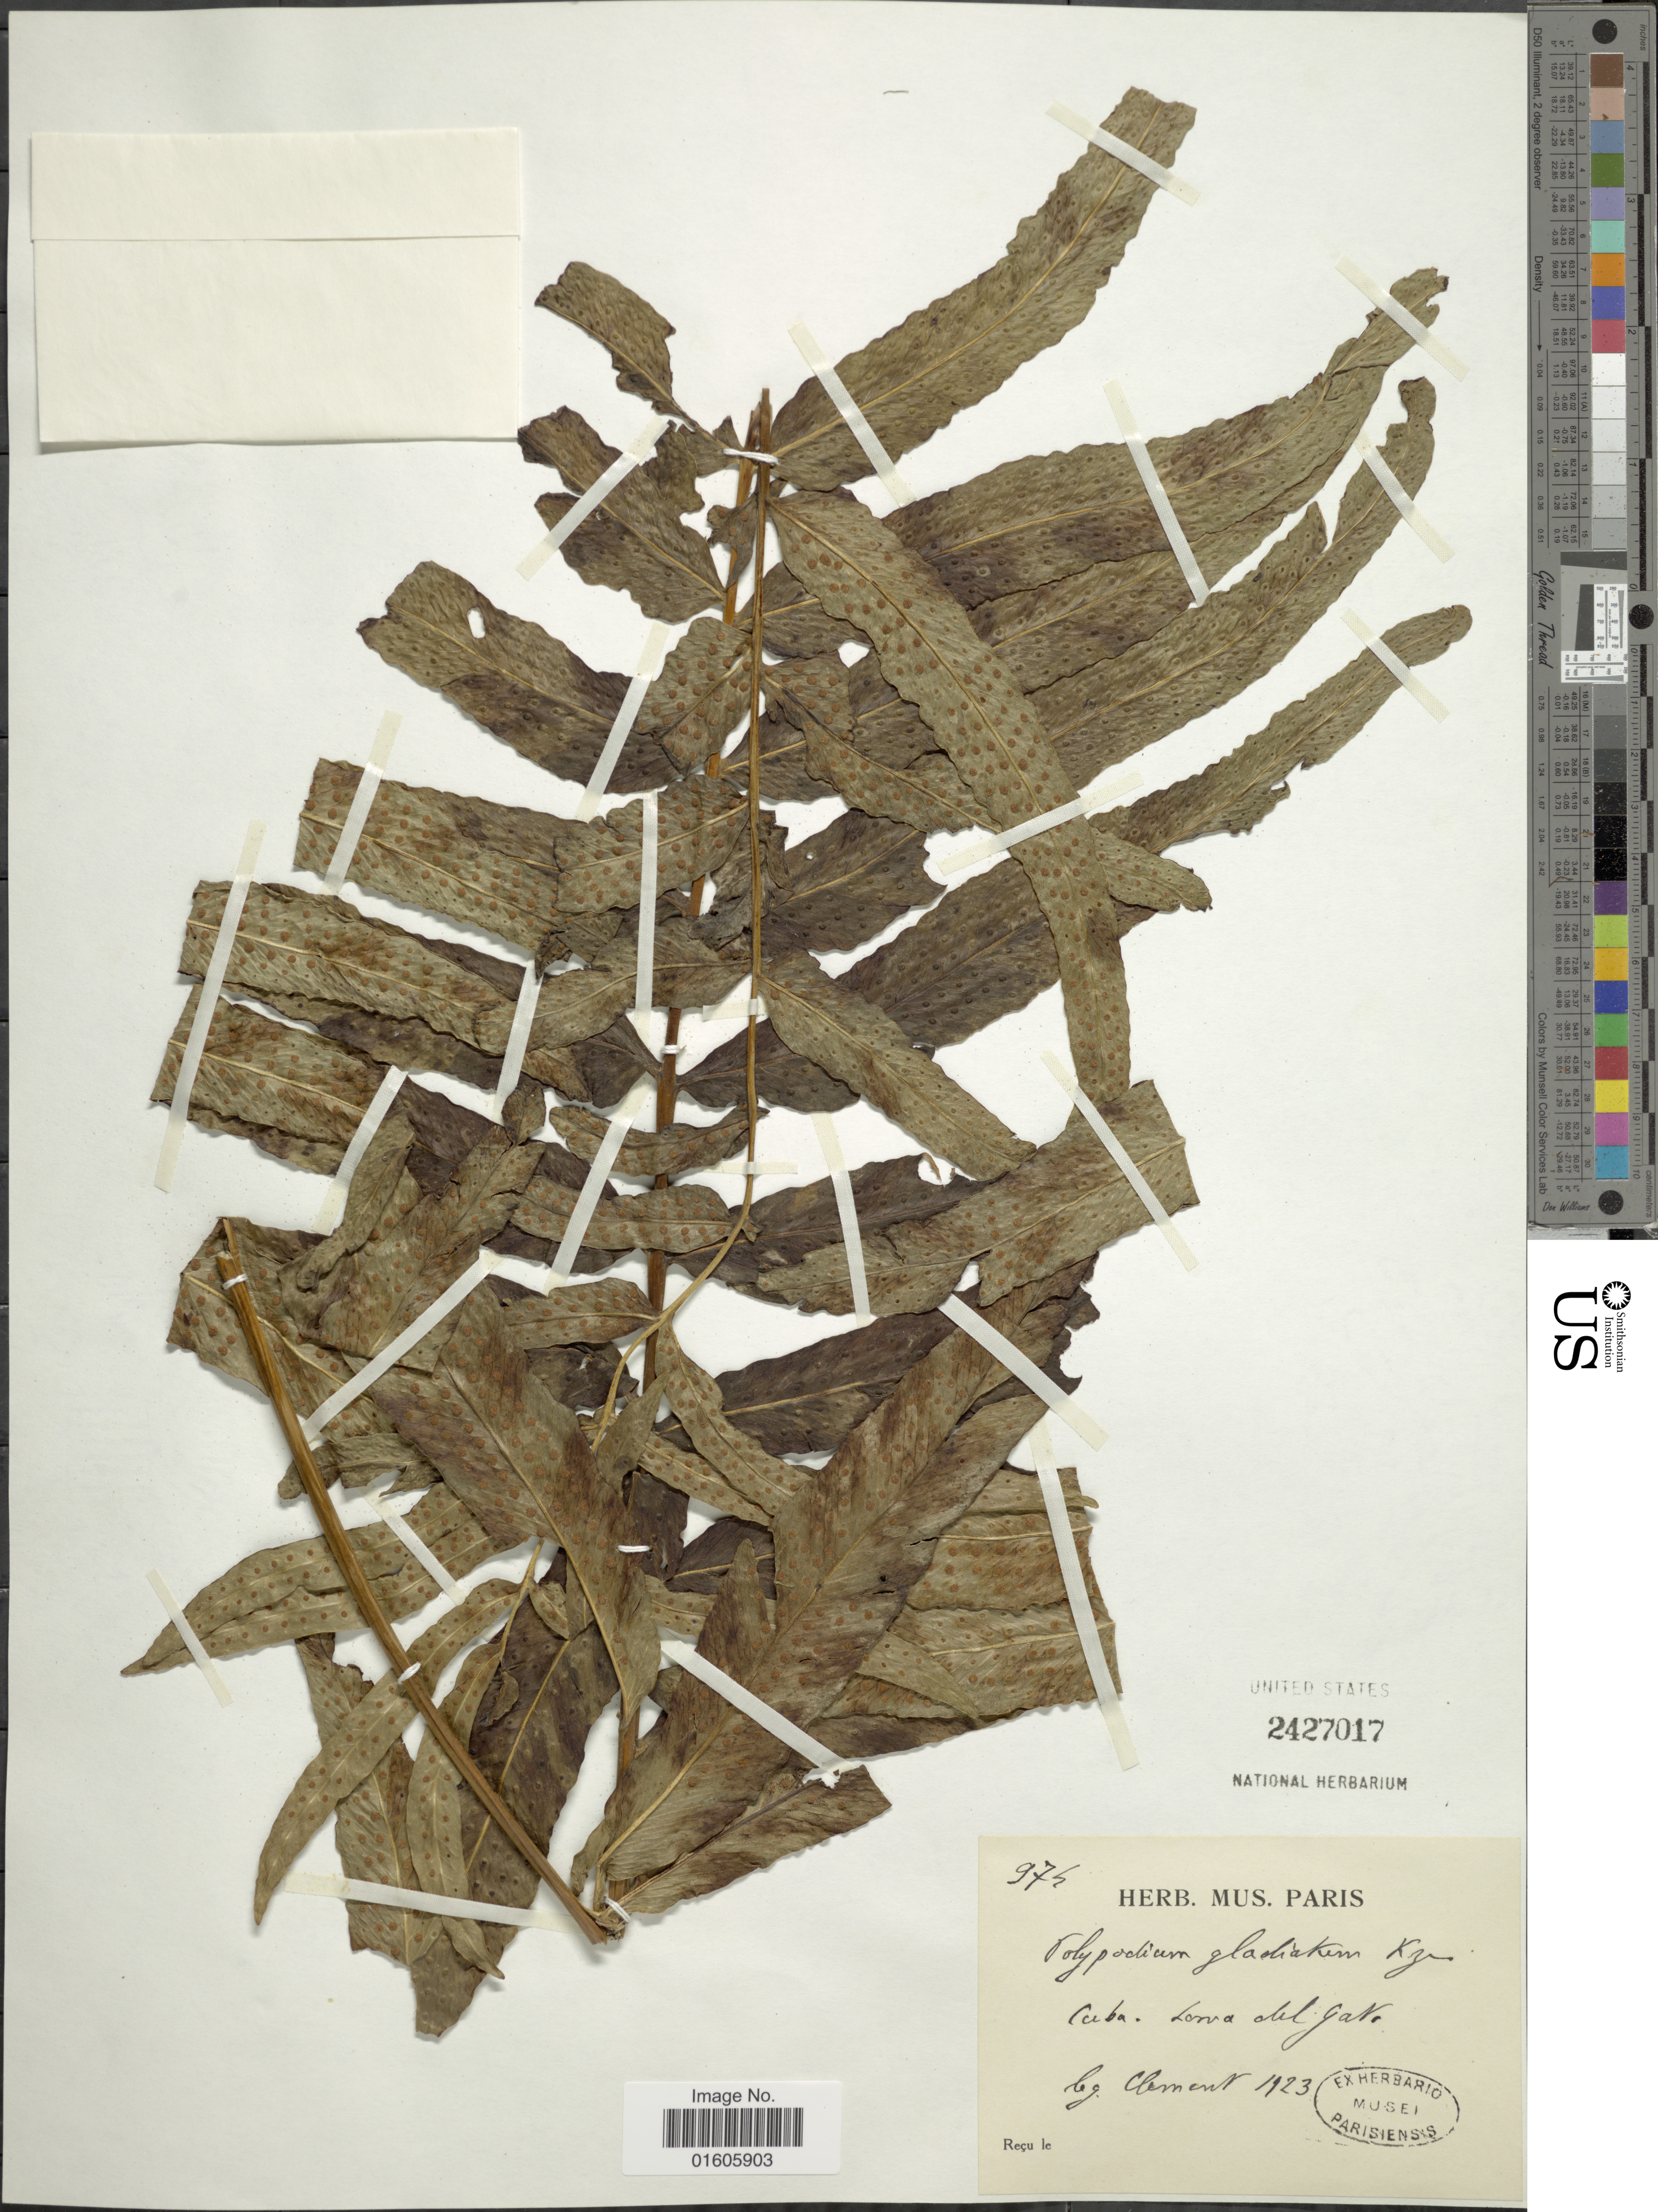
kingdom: Plantae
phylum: Tracheophyta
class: Polypodiopsida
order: Polypodiales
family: Polypodiaceae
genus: Serpocaulon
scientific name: Serpocaulon triseriale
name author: (Sw.) A.R. Sm.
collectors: -. Clement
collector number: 974*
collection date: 1923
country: Cuba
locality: Loma del Gato.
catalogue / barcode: US 2427017